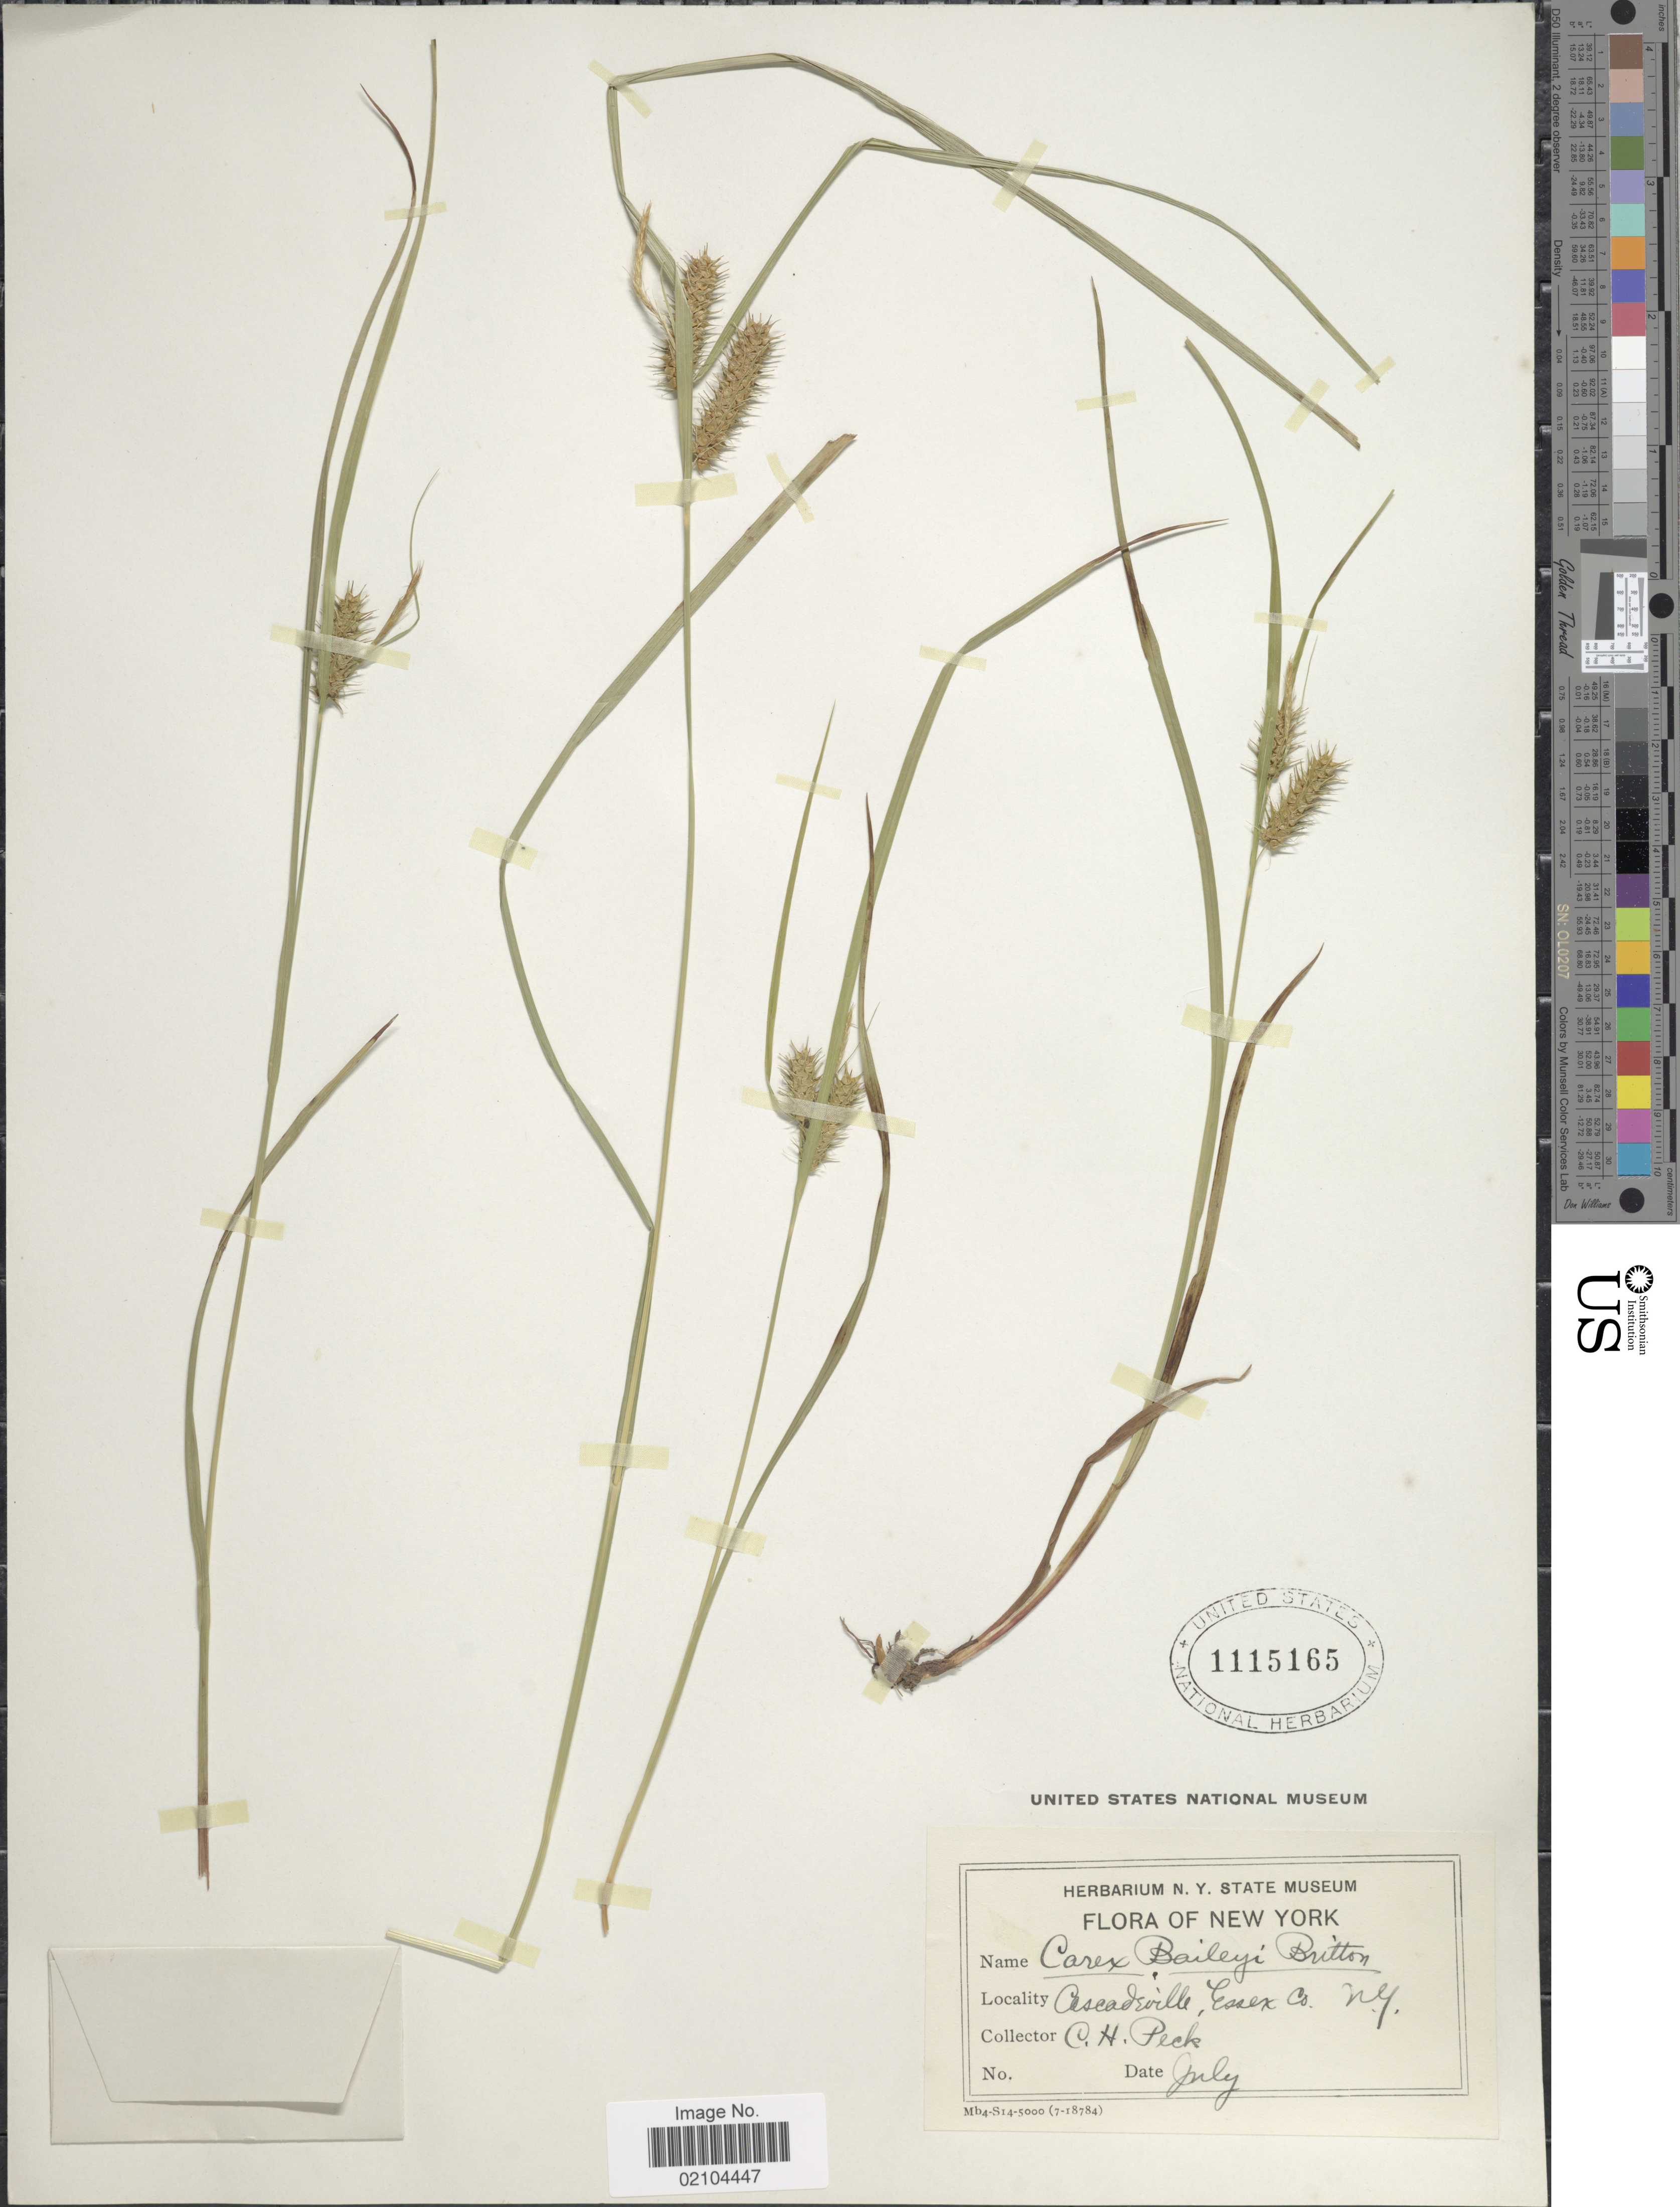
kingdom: Plantae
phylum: Tracheophyta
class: Liliopsida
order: Poales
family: Cyperaceae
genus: Carex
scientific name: Carex baileyi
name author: Britton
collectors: C. H. Peck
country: United States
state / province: New York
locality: Cascadeville, Essex Co.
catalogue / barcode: US 1115165